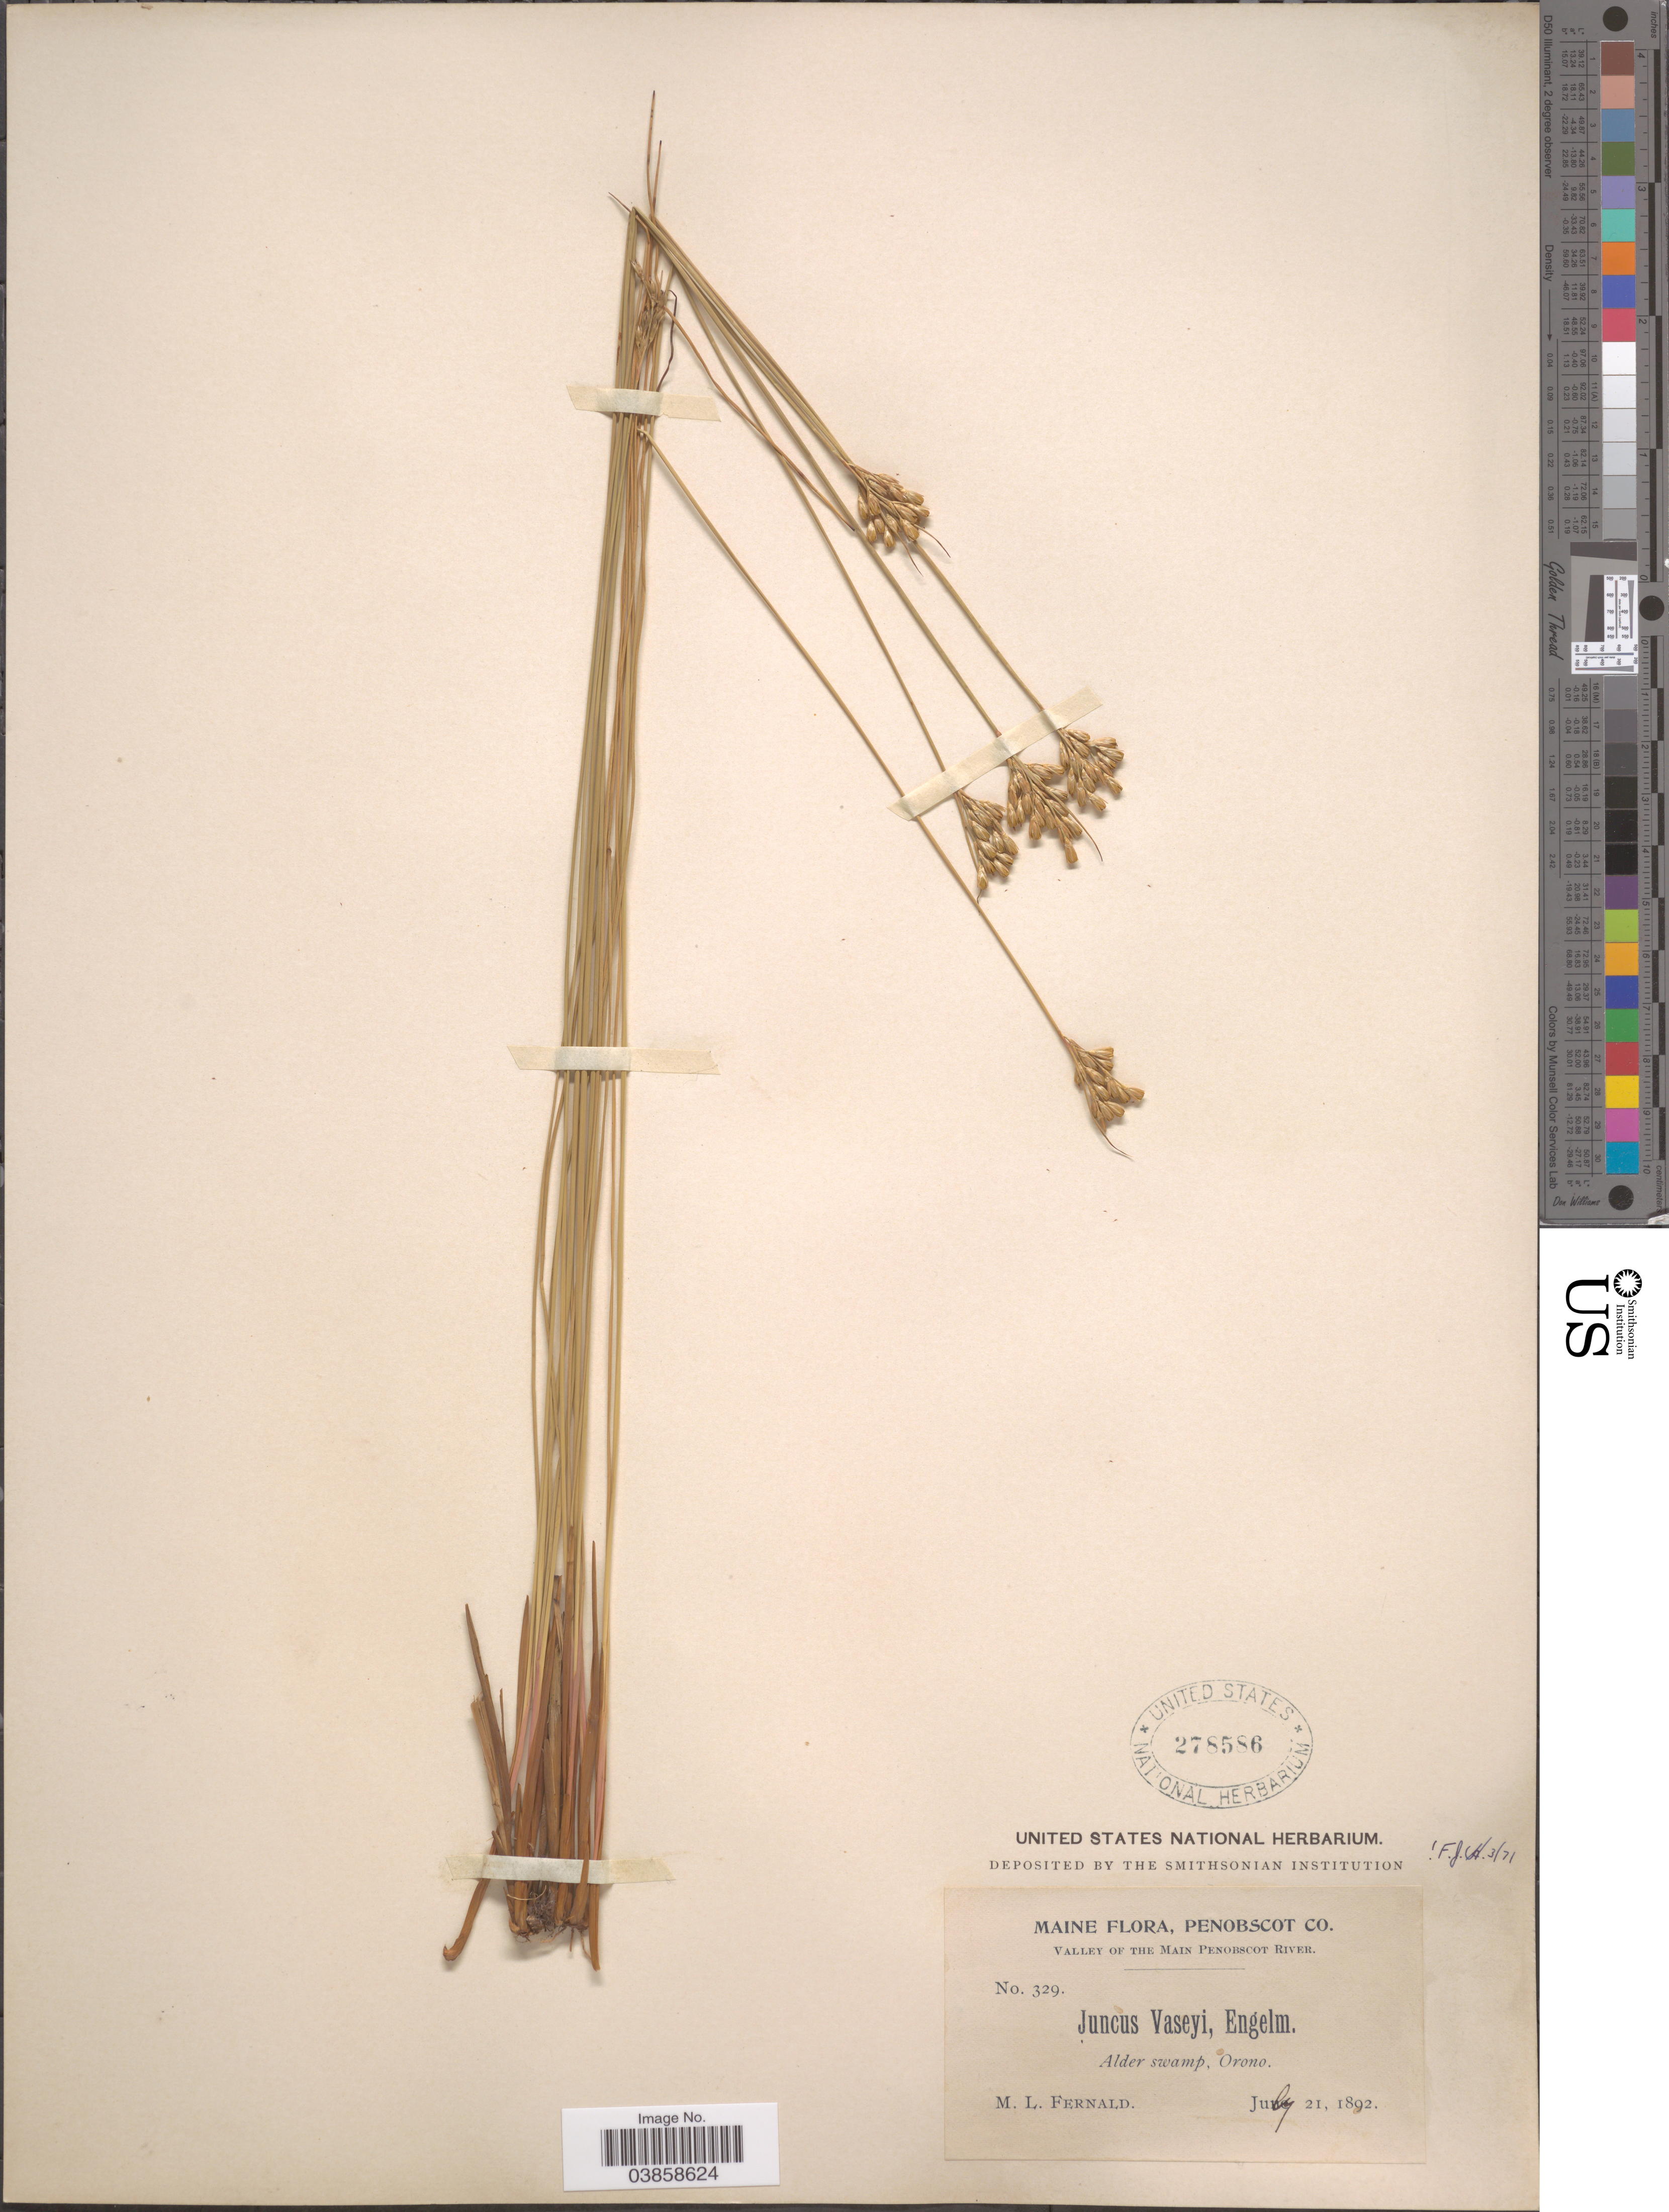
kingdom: Plantae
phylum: Tracheophyta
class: Liliopsida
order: Poales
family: Juncaceae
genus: Juncus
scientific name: Juncus vaseyi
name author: Engelm.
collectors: M. L. Fernald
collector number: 329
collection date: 1892-07-21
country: United States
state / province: Maine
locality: Penobscot Co. Alder swamp, Orono.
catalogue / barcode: US 278586